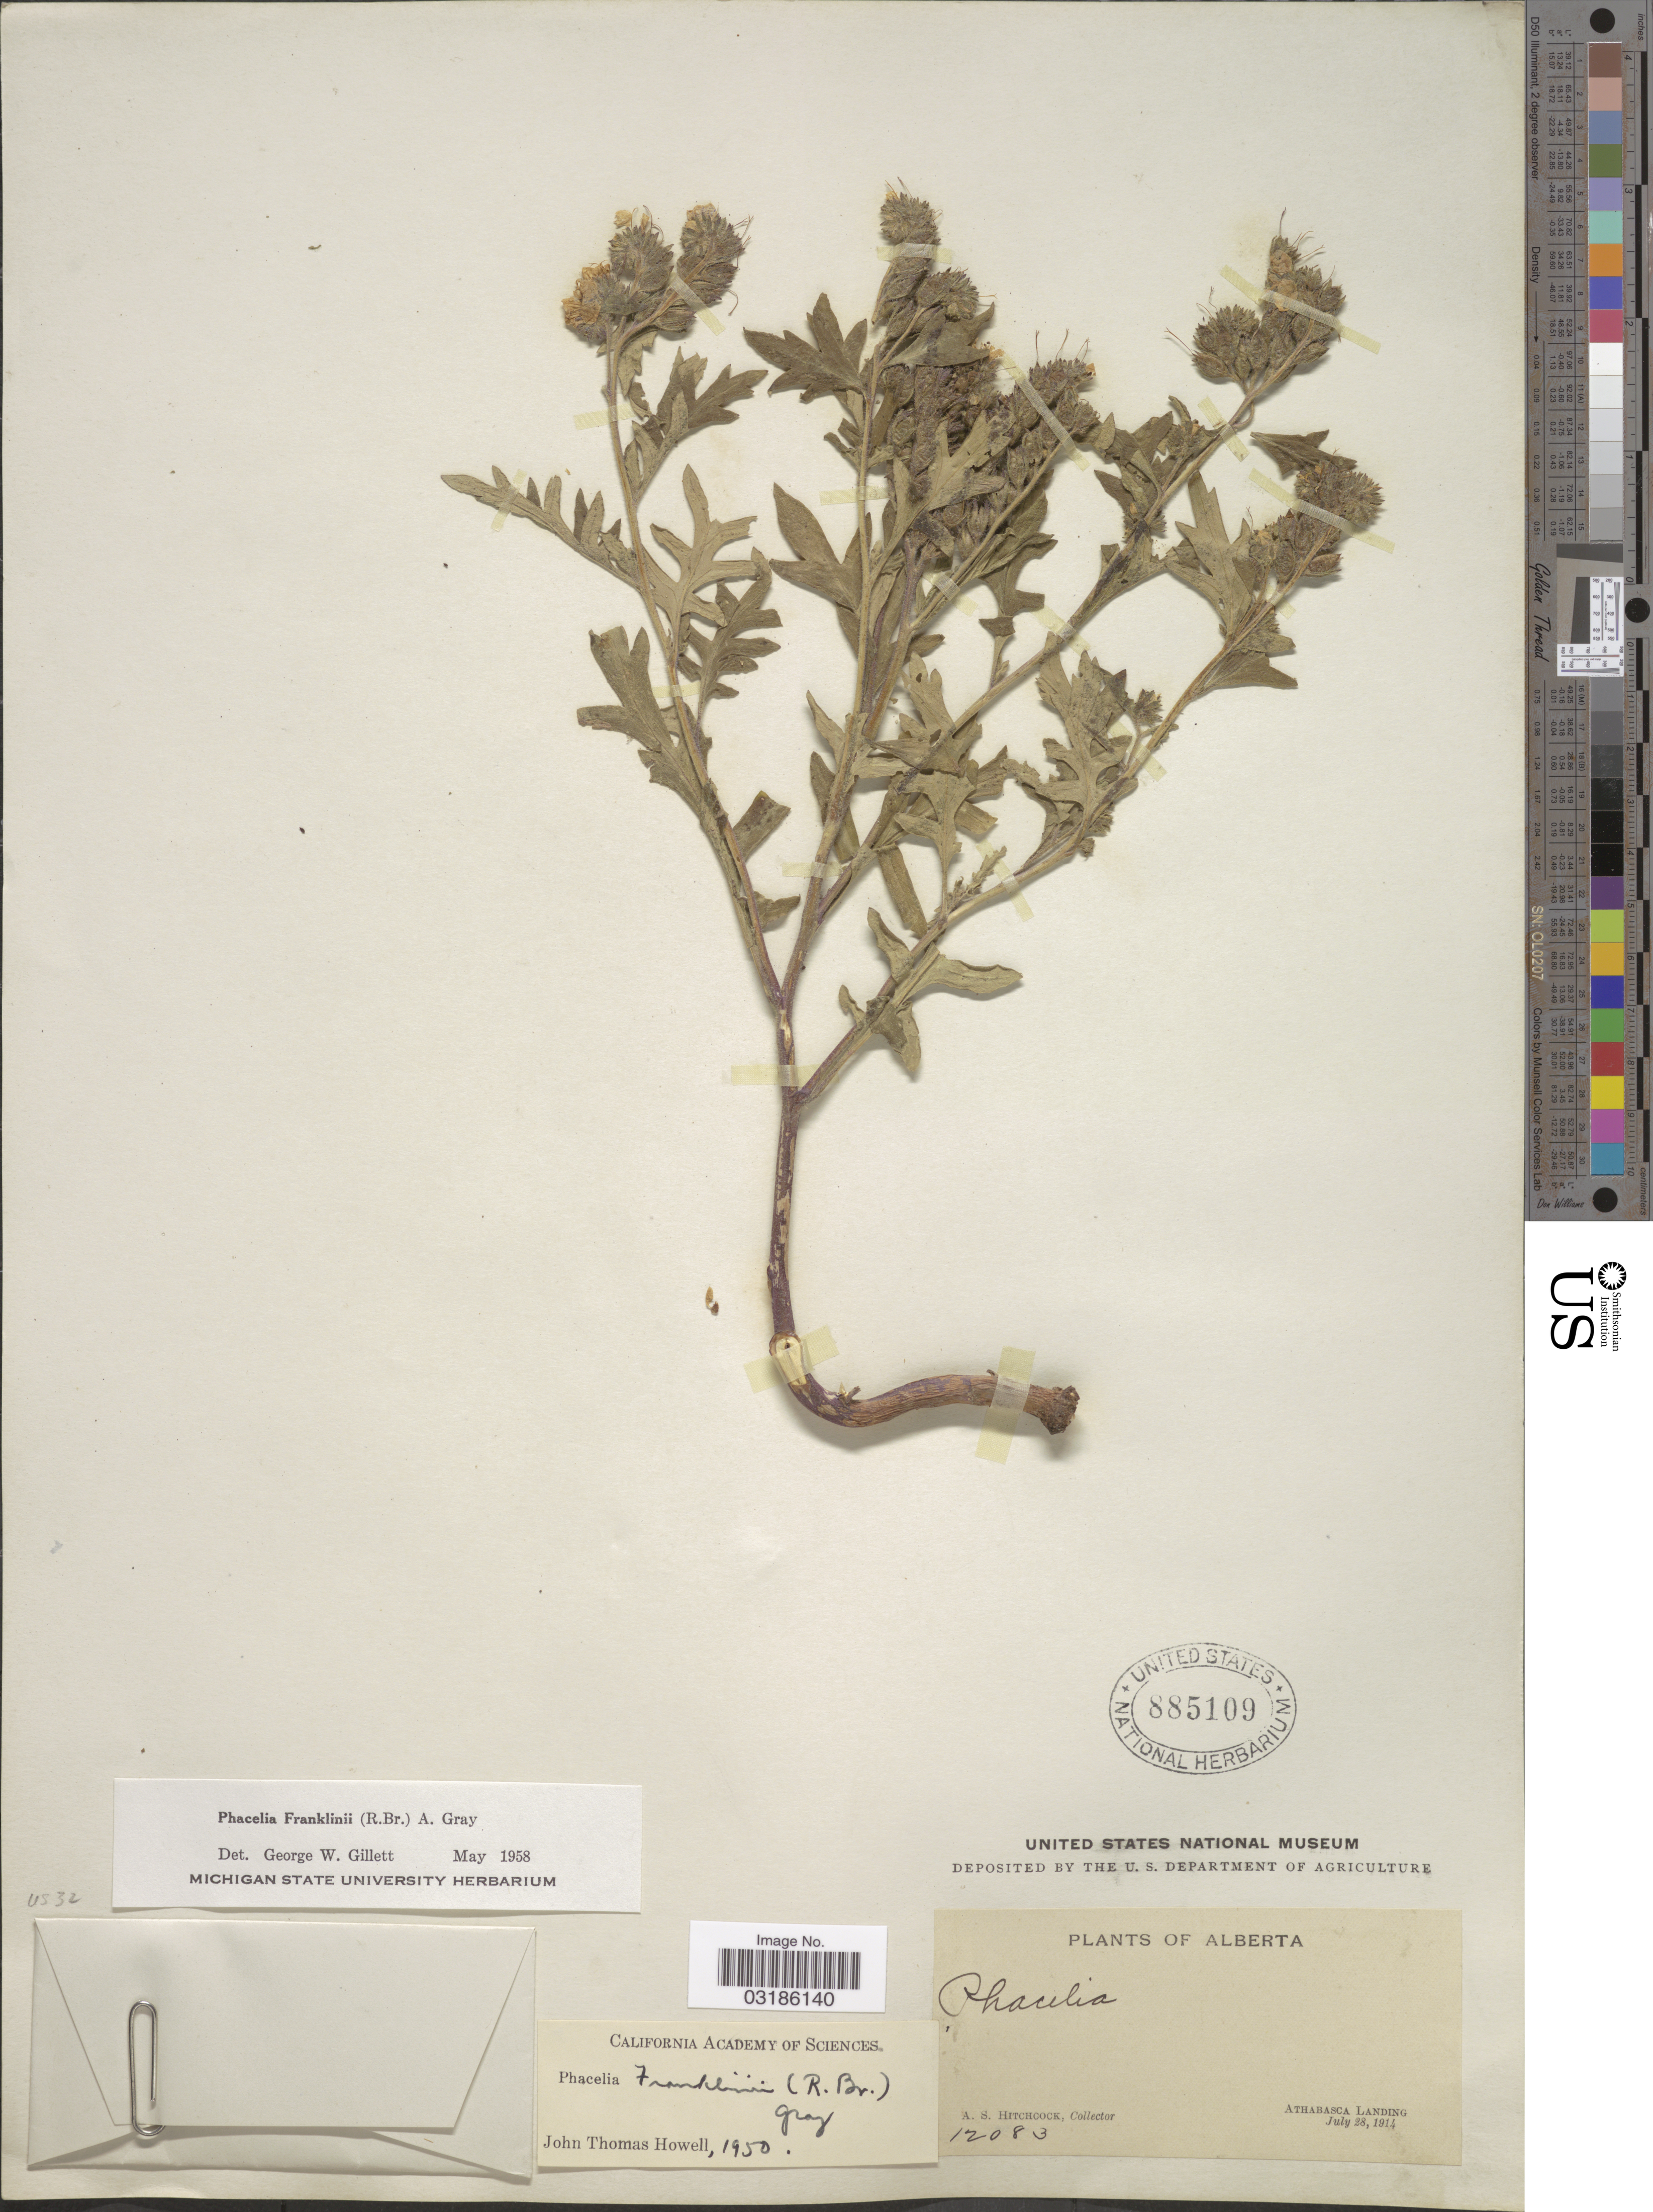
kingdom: Plantae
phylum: Tracheophyta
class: Magnoliopsida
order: Boraginales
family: Hydrophyllaceae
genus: Phacelia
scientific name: Phacelia franklinii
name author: Nutt.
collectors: A. S. Hitchcock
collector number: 12083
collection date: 1914-07-28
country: Canada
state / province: Alberta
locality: Athabasca Landing.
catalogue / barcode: US 885109